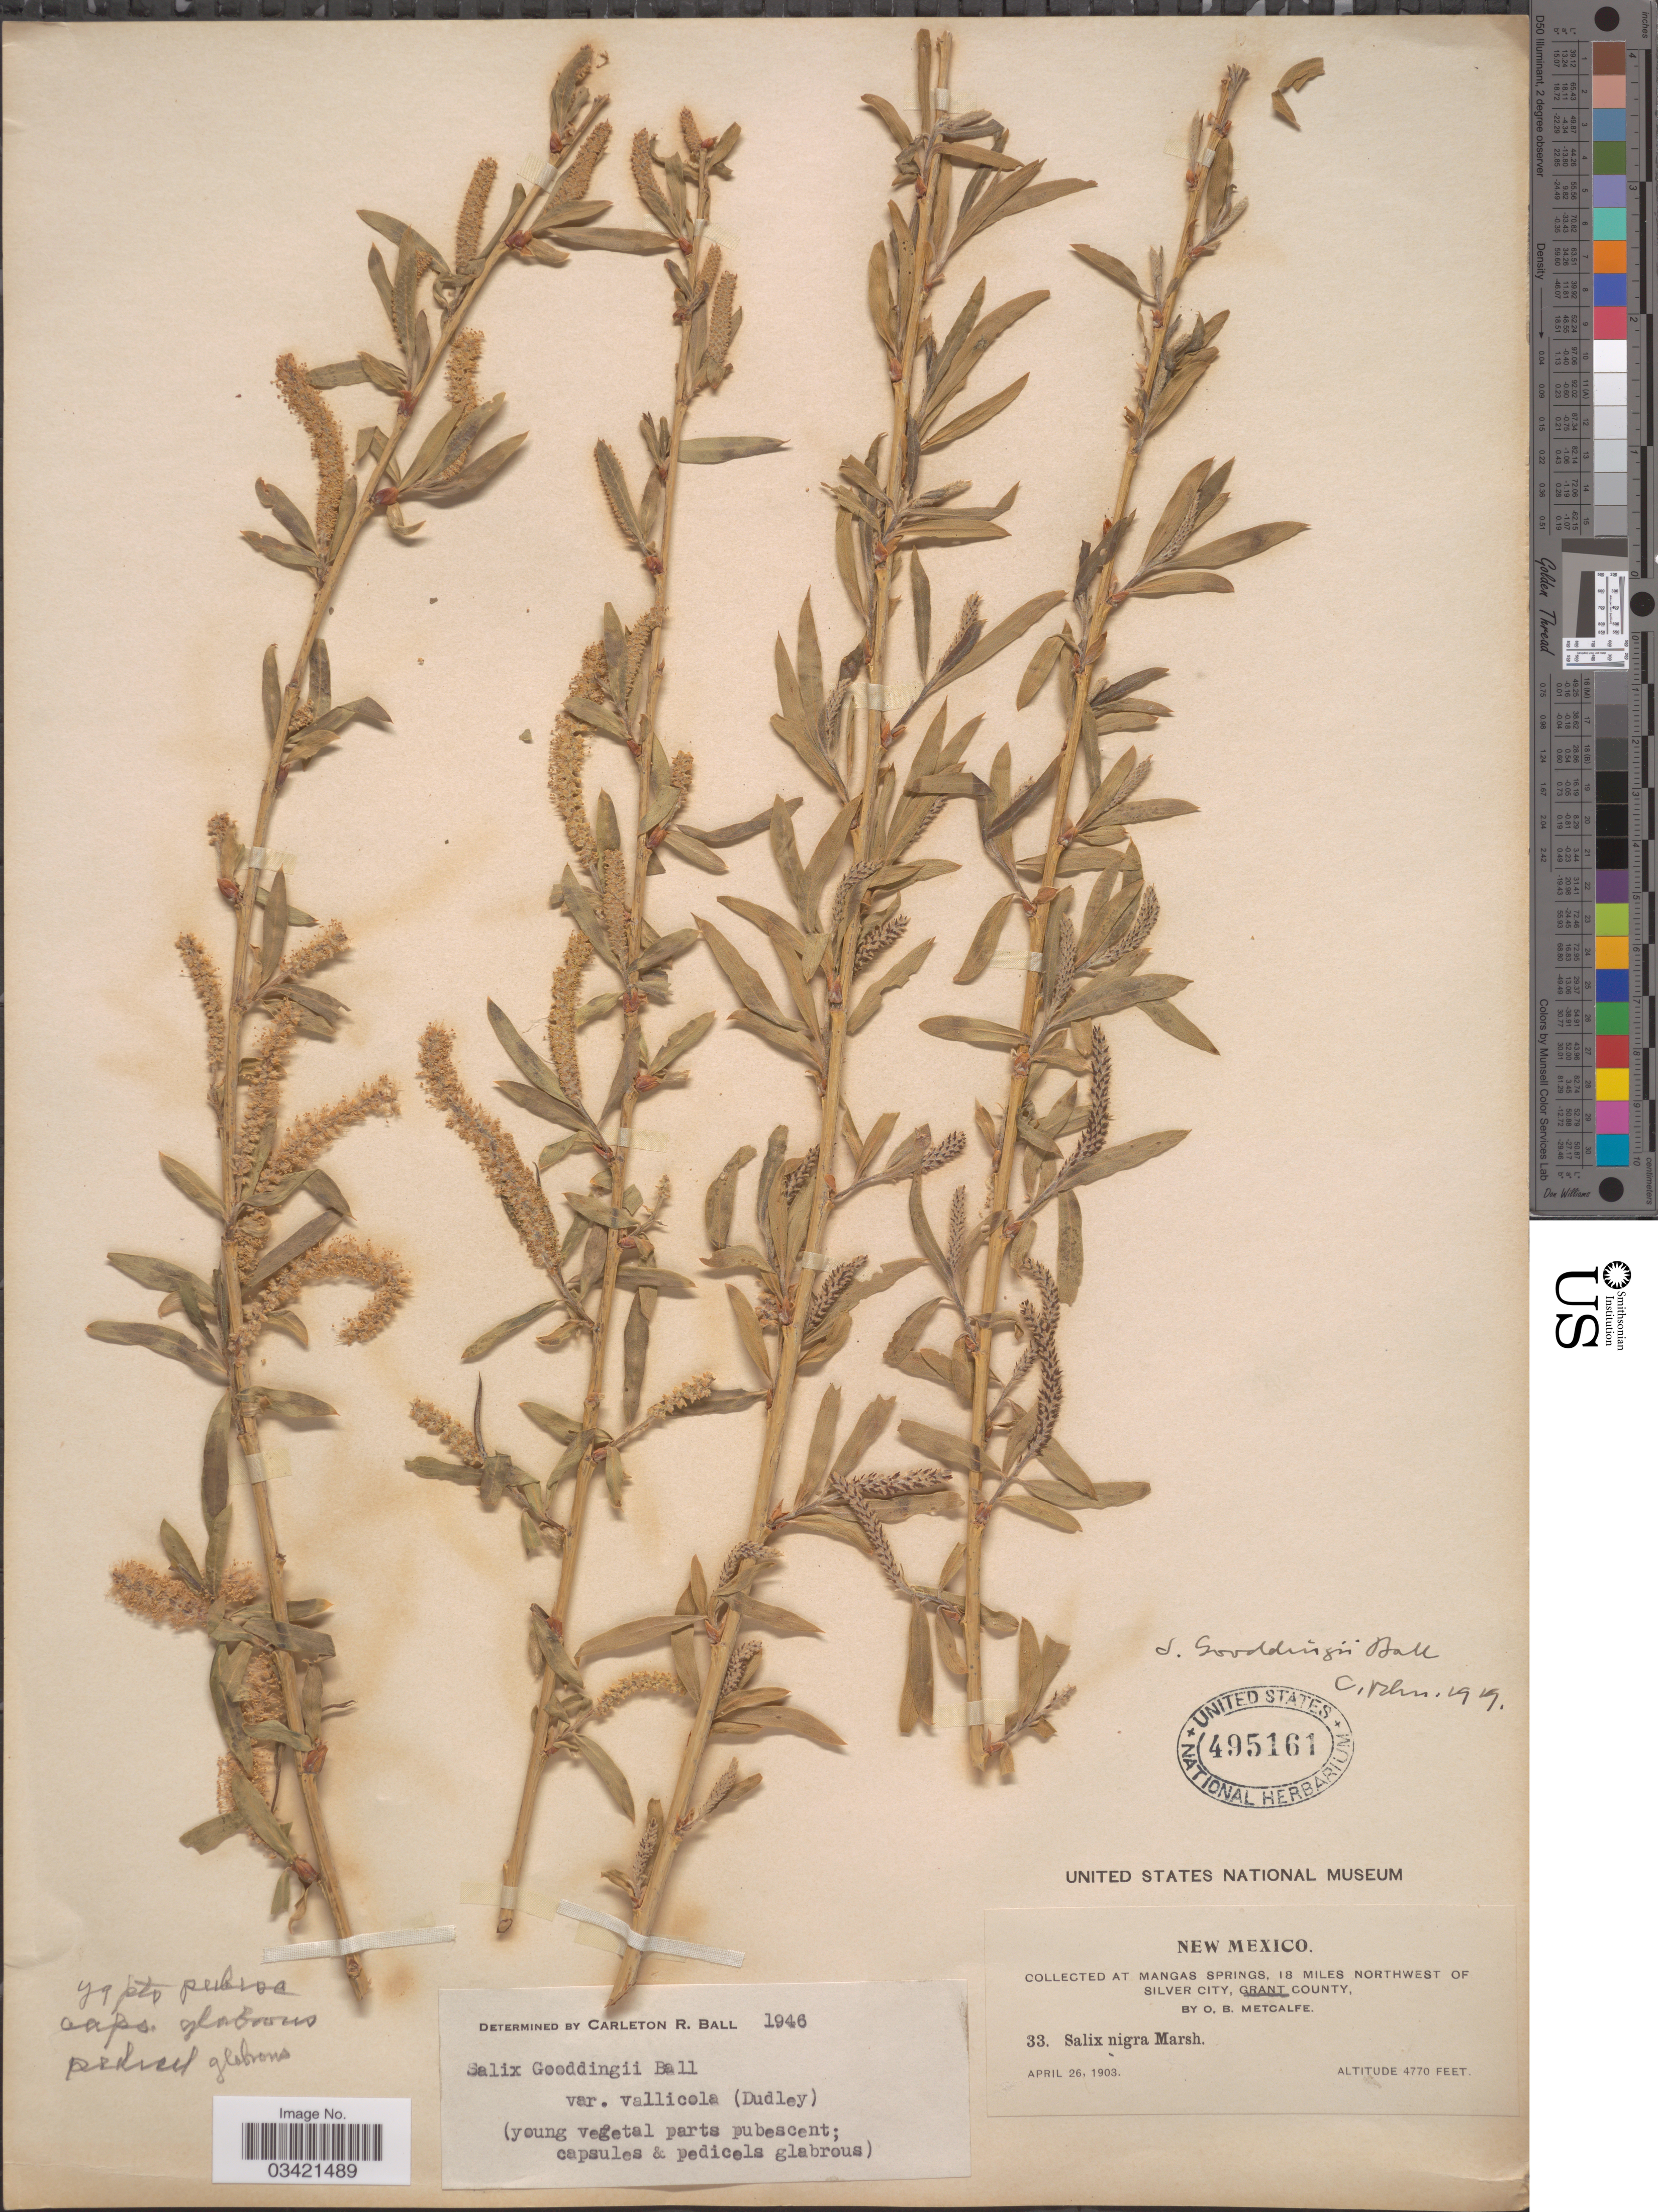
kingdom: Plantae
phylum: Tracheophyta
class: Magnoliopsida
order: Malpighiales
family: Salicaceae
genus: Salix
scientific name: Salix gooddingii var. vallicola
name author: (Dudley) C.R. Ball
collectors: O. B. Metcalfe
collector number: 33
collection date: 1903-04-26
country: United States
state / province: New Mexico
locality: Mangas Springs, 18 miles Northwest of Silver City, Grant County.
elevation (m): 1454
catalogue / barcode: US 495161